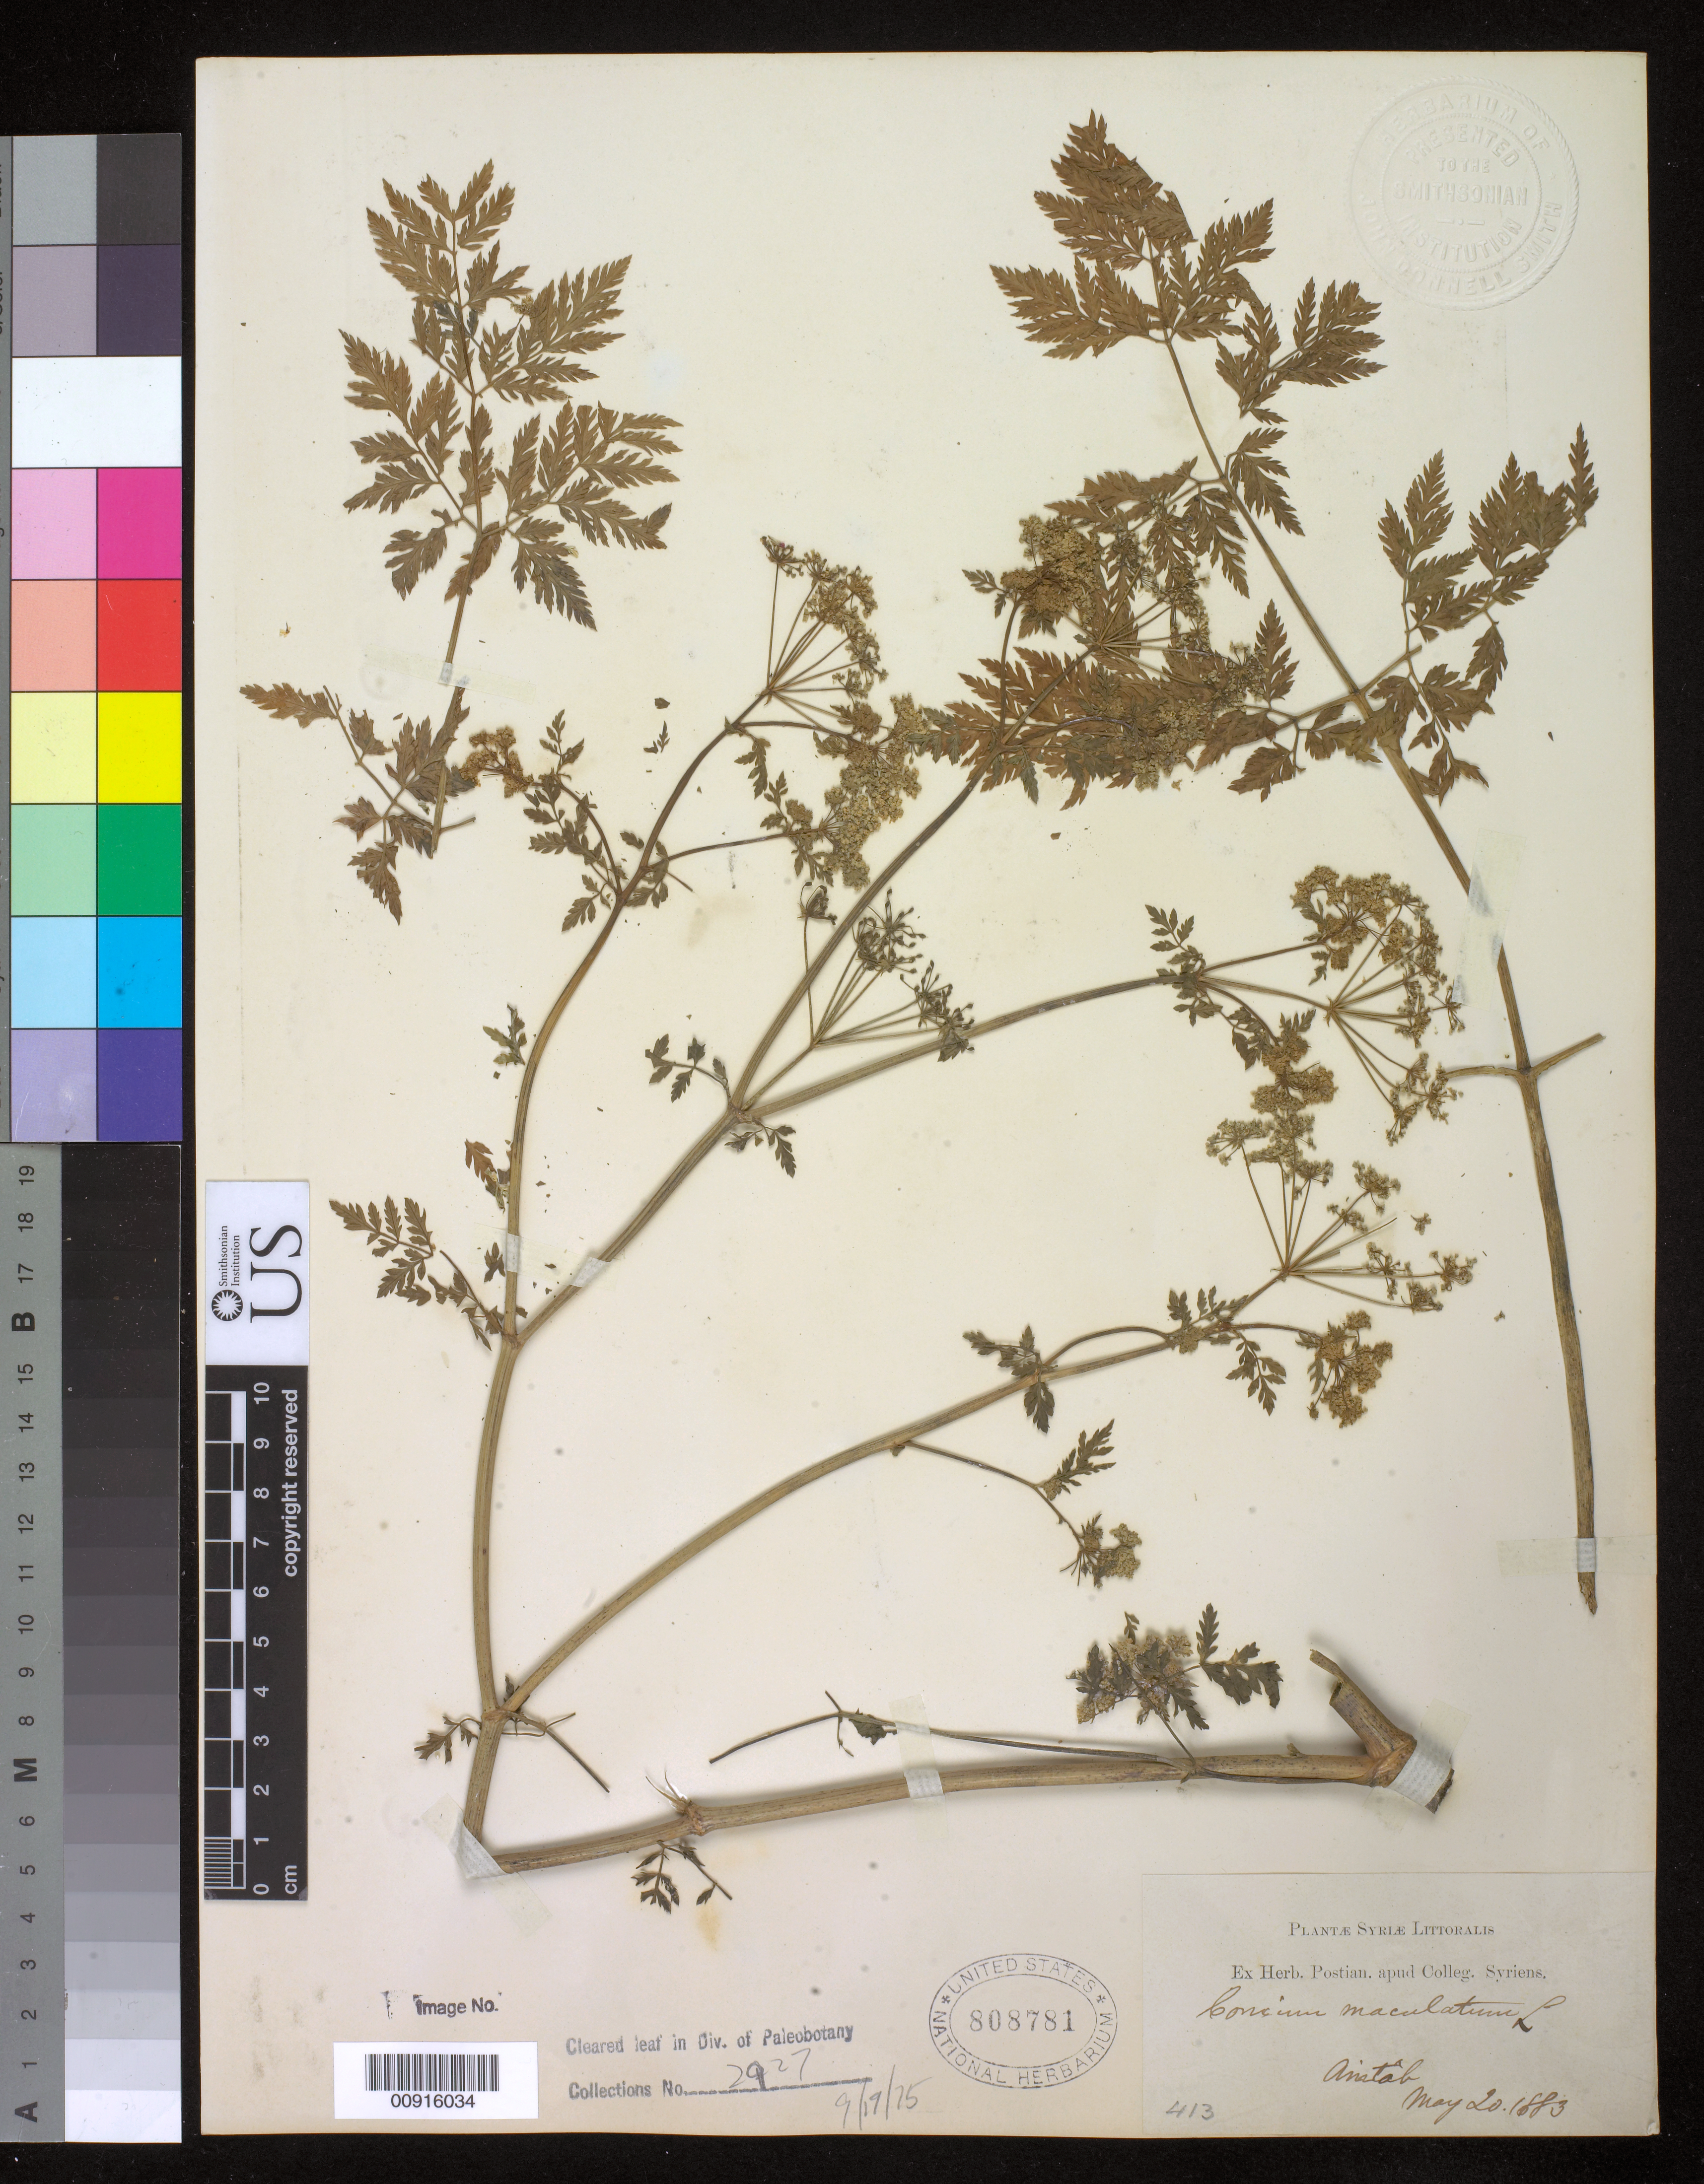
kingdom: Plantae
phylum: Tracheophyta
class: Magnoliopsida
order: Apiales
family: Apiaceae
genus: Conium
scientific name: Conium maculatum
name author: L.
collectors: G. E. Post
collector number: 413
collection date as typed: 20 May 1883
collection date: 1883-05-20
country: Syria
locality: Anitâb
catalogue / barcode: US 808781